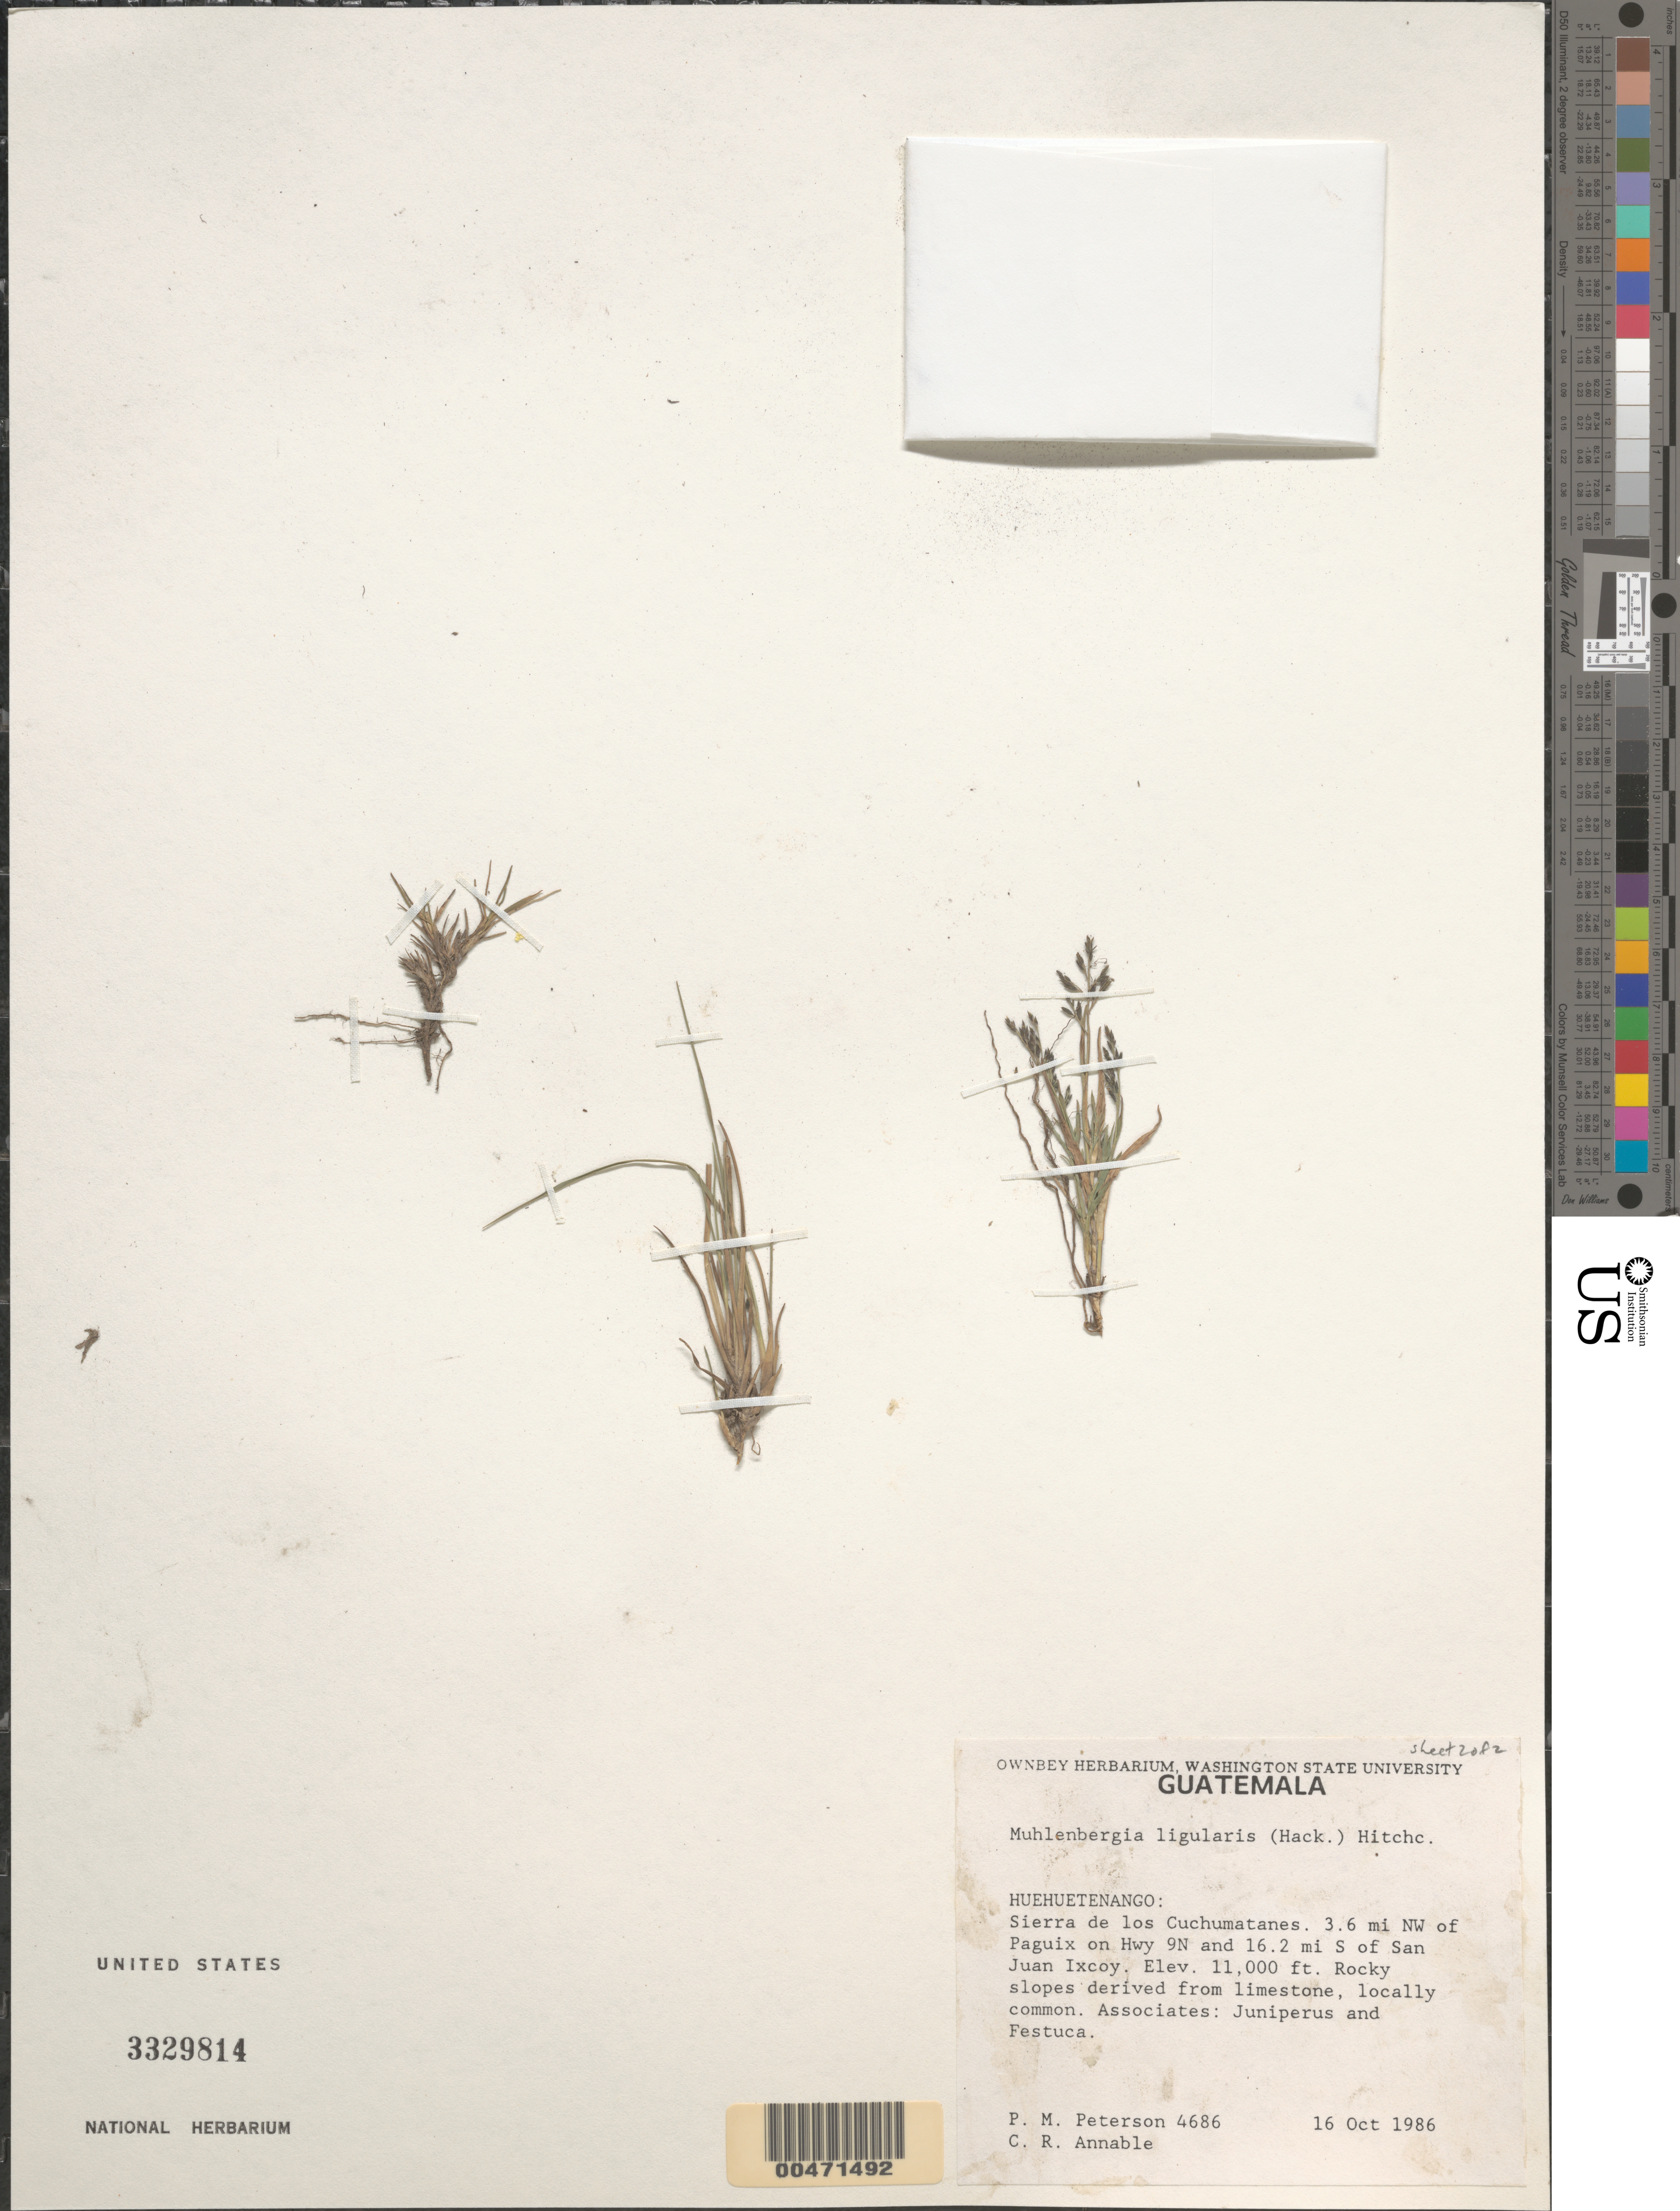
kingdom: Plantae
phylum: Tracheophyta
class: Liliopsida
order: Poales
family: Poaceae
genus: Muhlenbergia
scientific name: Muhlenbergia ligularis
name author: (Hack.) Hitchc.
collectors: P. M. Peterson & C. R. Annable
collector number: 04686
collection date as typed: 16 Oct 1986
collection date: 1986-10-16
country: Guatemala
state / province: Huehuetenango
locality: Sierra de las Cuchumatanes, 3.6 miles N of Paguix on Hwy 9N and 16.2 miles S of San Juan Ixcoy.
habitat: Rocky slopes derived from limestone, associated with Juniperus and Festuca.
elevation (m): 3353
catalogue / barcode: US 3329814